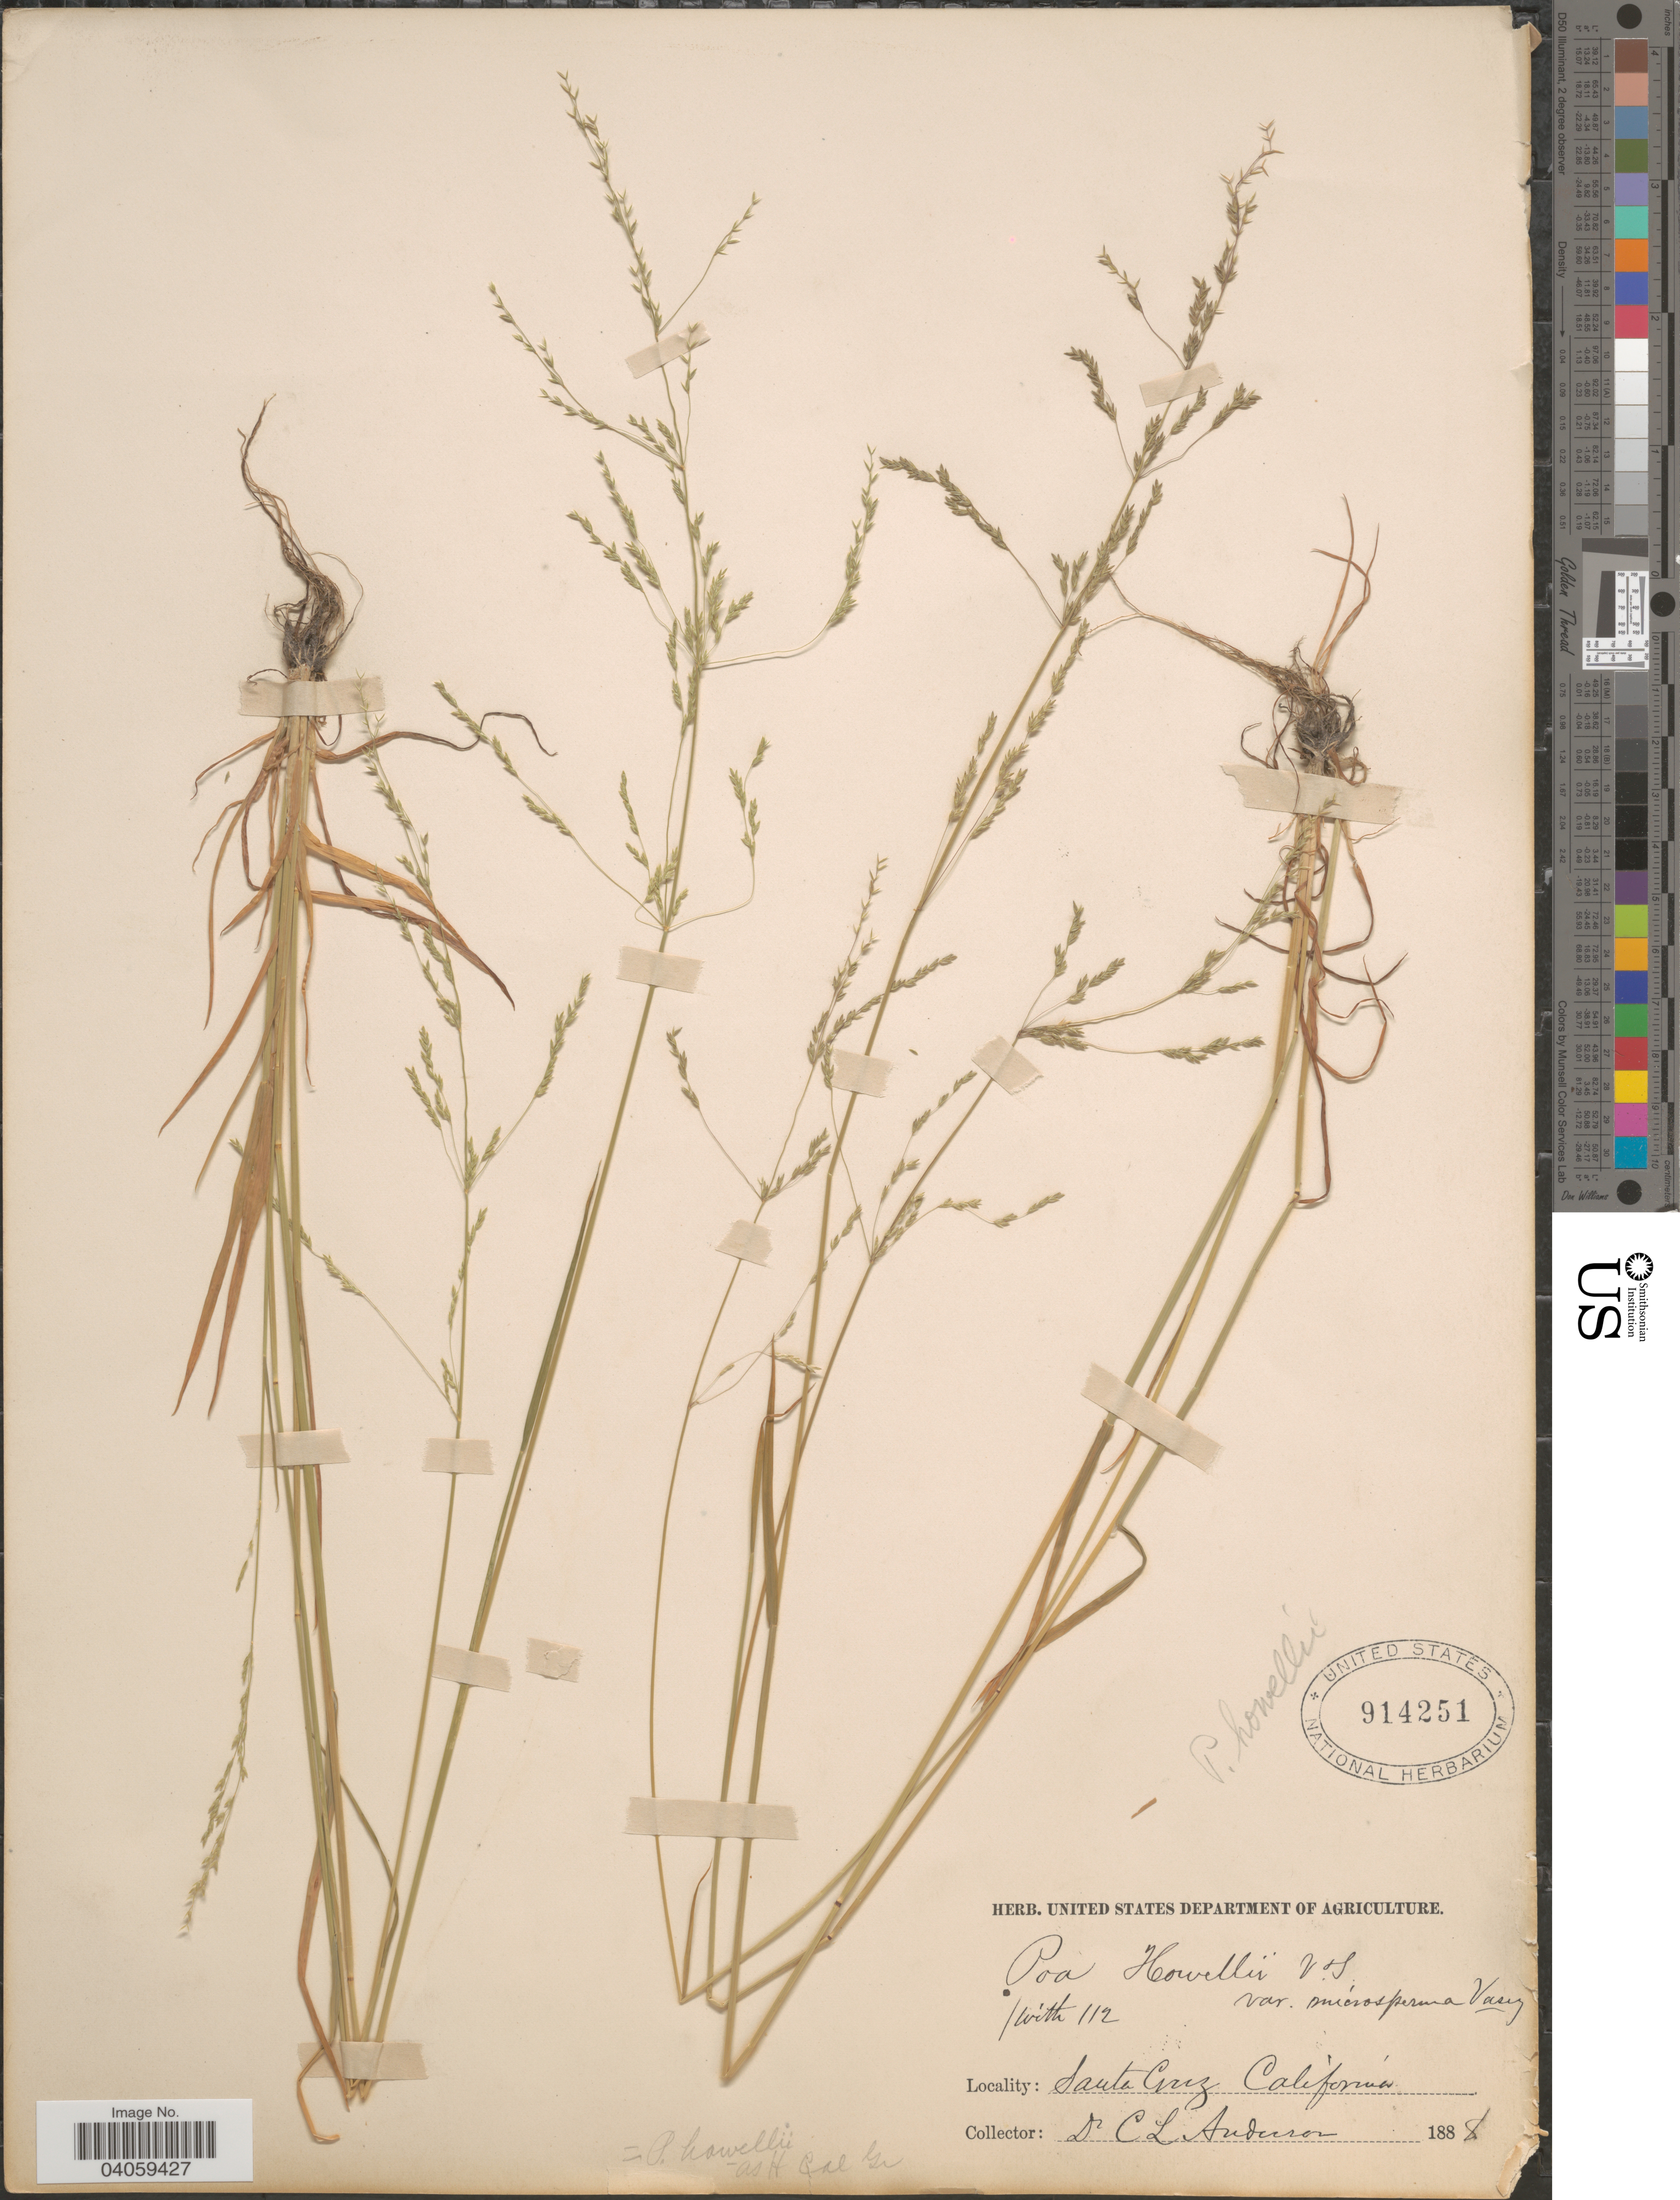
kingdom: Plantae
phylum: Tracheophyta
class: Liliopsida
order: Poales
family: Poaceae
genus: Poa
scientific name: Poa howellii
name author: Vasey & Scribn.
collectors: C. L. Anderson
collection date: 1888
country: United States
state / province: California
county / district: Santa Cruz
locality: Santa Cruz.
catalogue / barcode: US 914251